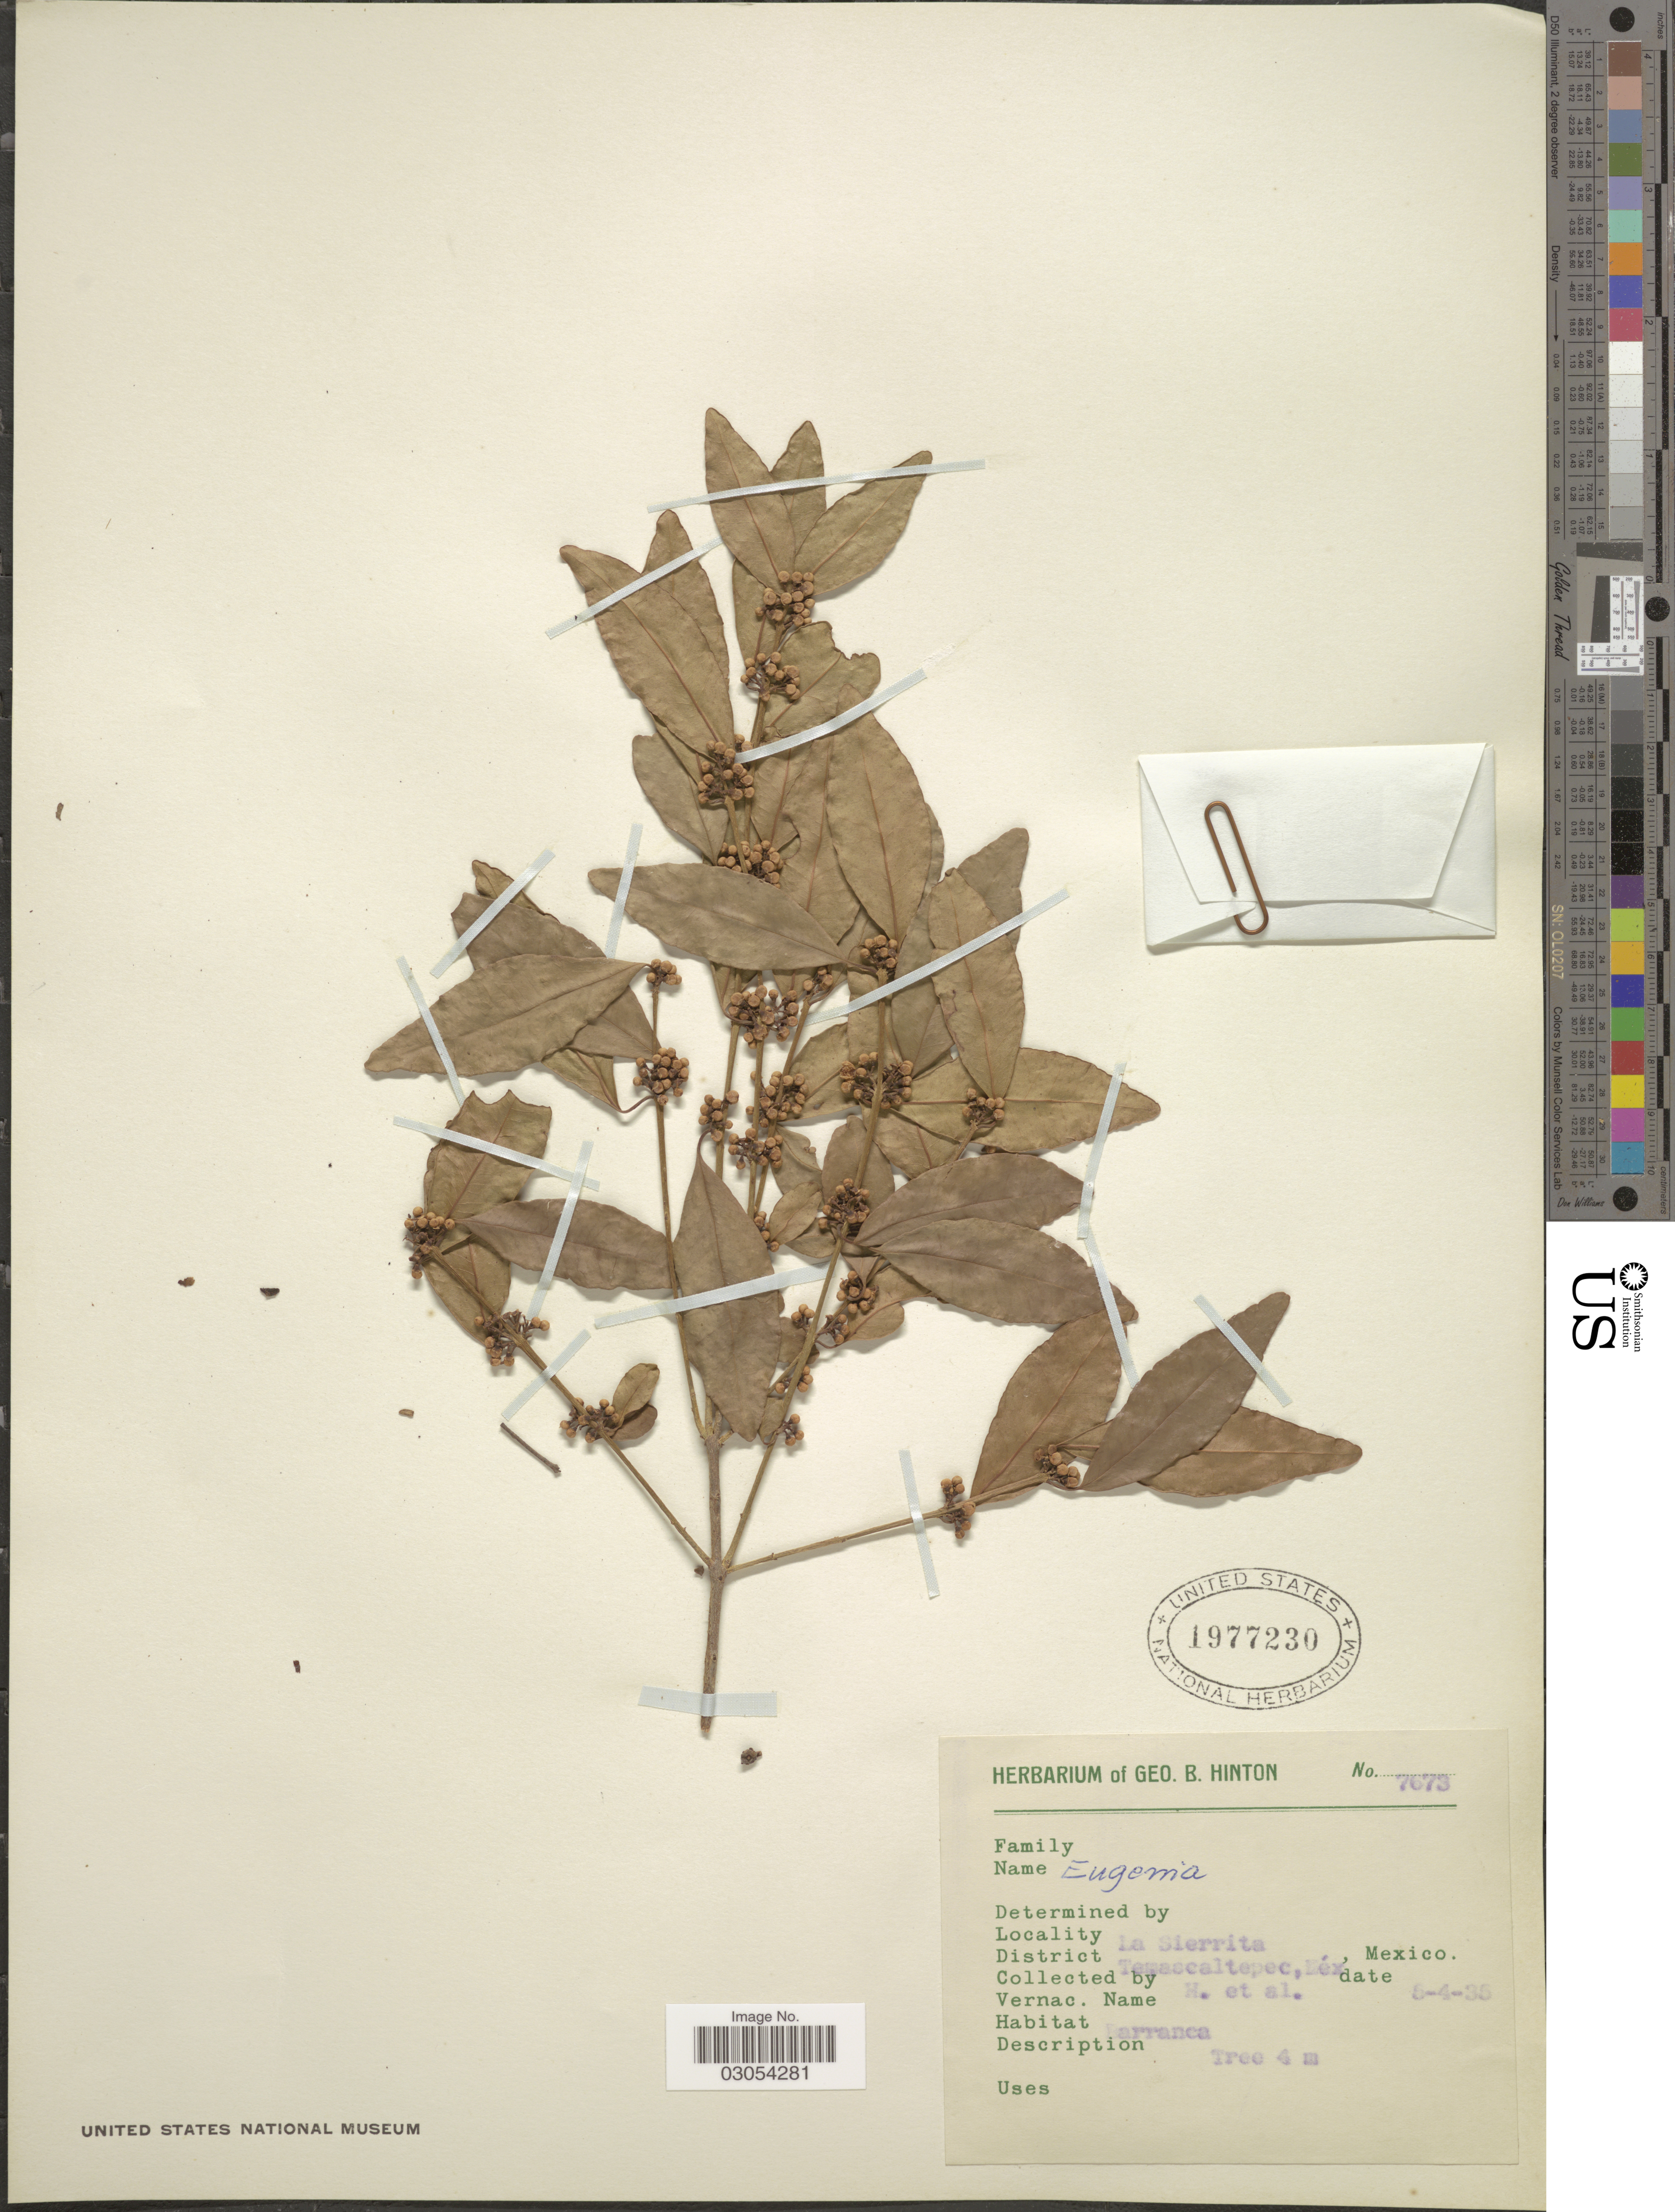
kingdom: Plantae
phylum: Tracheophyta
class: Magnoliopsida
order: Myrtales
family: Myrtaceae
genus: Eugenia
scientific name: Eugenia sp.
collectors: G. B. Hinton & et al.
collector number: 7673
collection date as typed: Transcribed d/m/y: 4/8/35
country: Mexico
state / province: México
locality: La Sierrita. District Temascaltepec, Méx.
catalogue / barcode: US 1977230